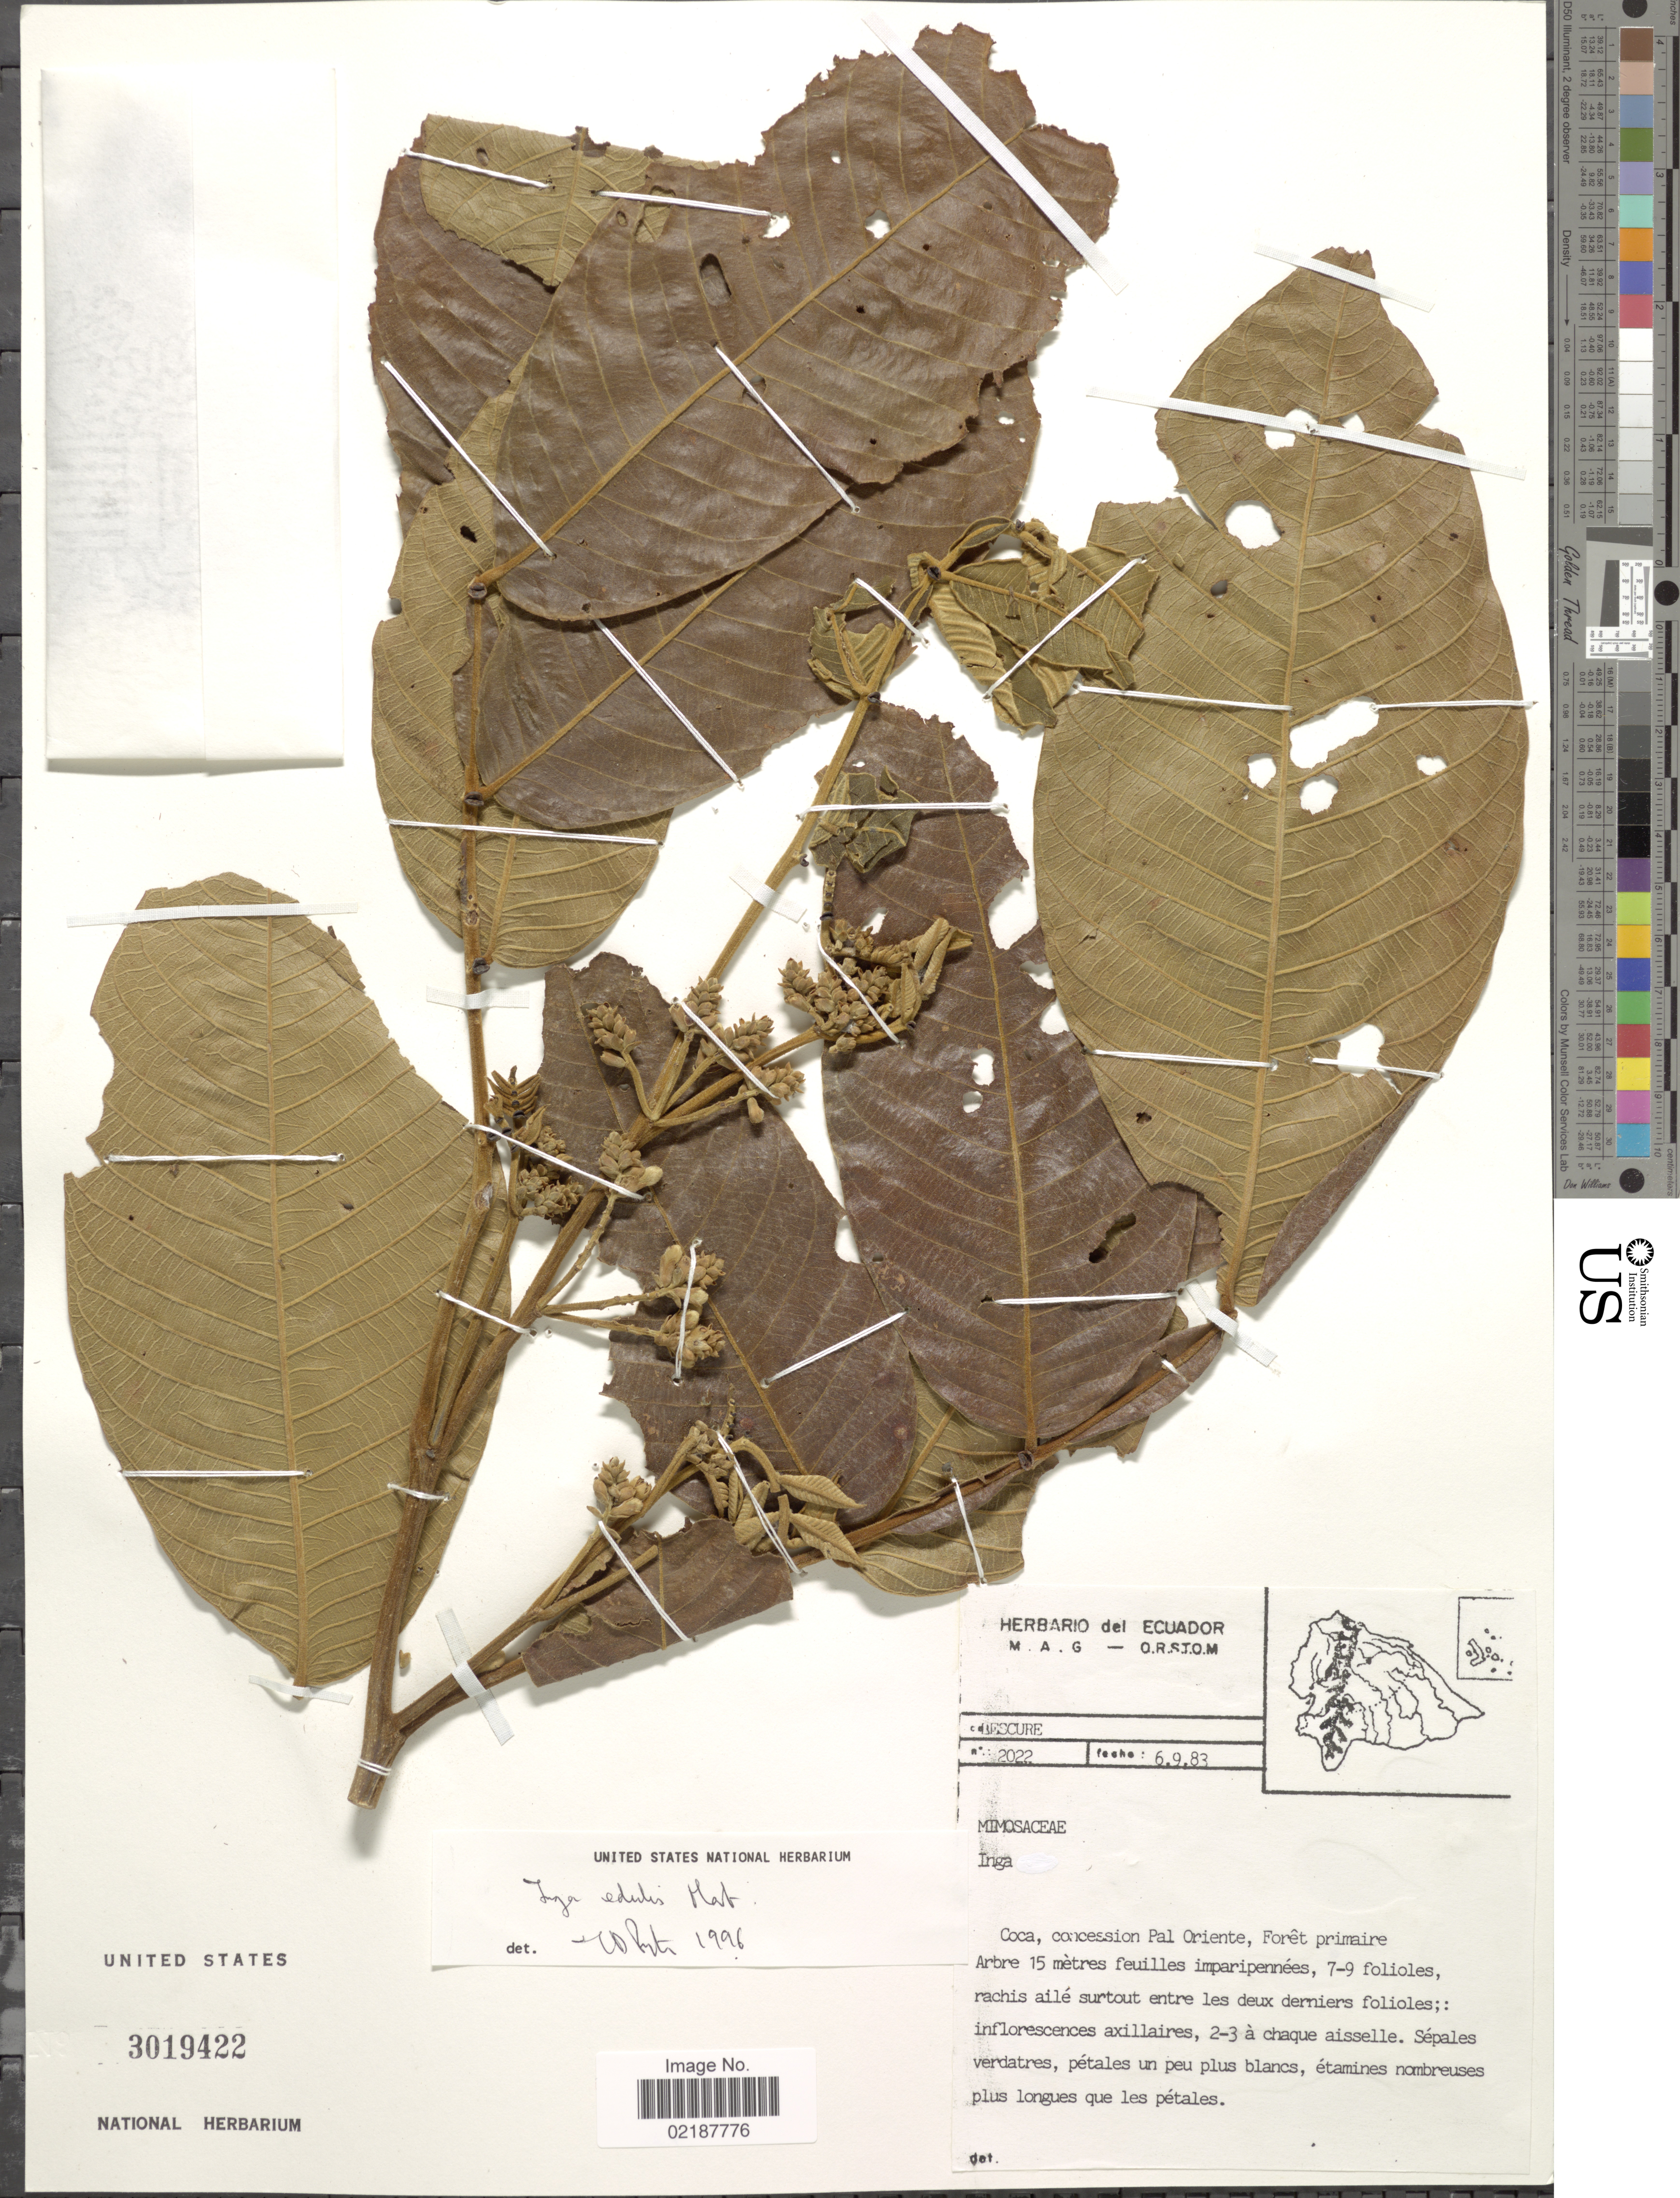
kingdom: Plantae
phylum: Tracheophyta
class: Magnoliopsida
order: Fabales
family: Fabaceae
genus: Inga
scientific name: Inga edulis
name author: Mart.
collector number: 2022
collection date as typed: Transcribed d/m/y: 6/9/83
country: Cuba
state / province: Oriente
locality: Coca, concession Pal Oriente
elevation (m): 15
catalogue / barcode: US 3019422